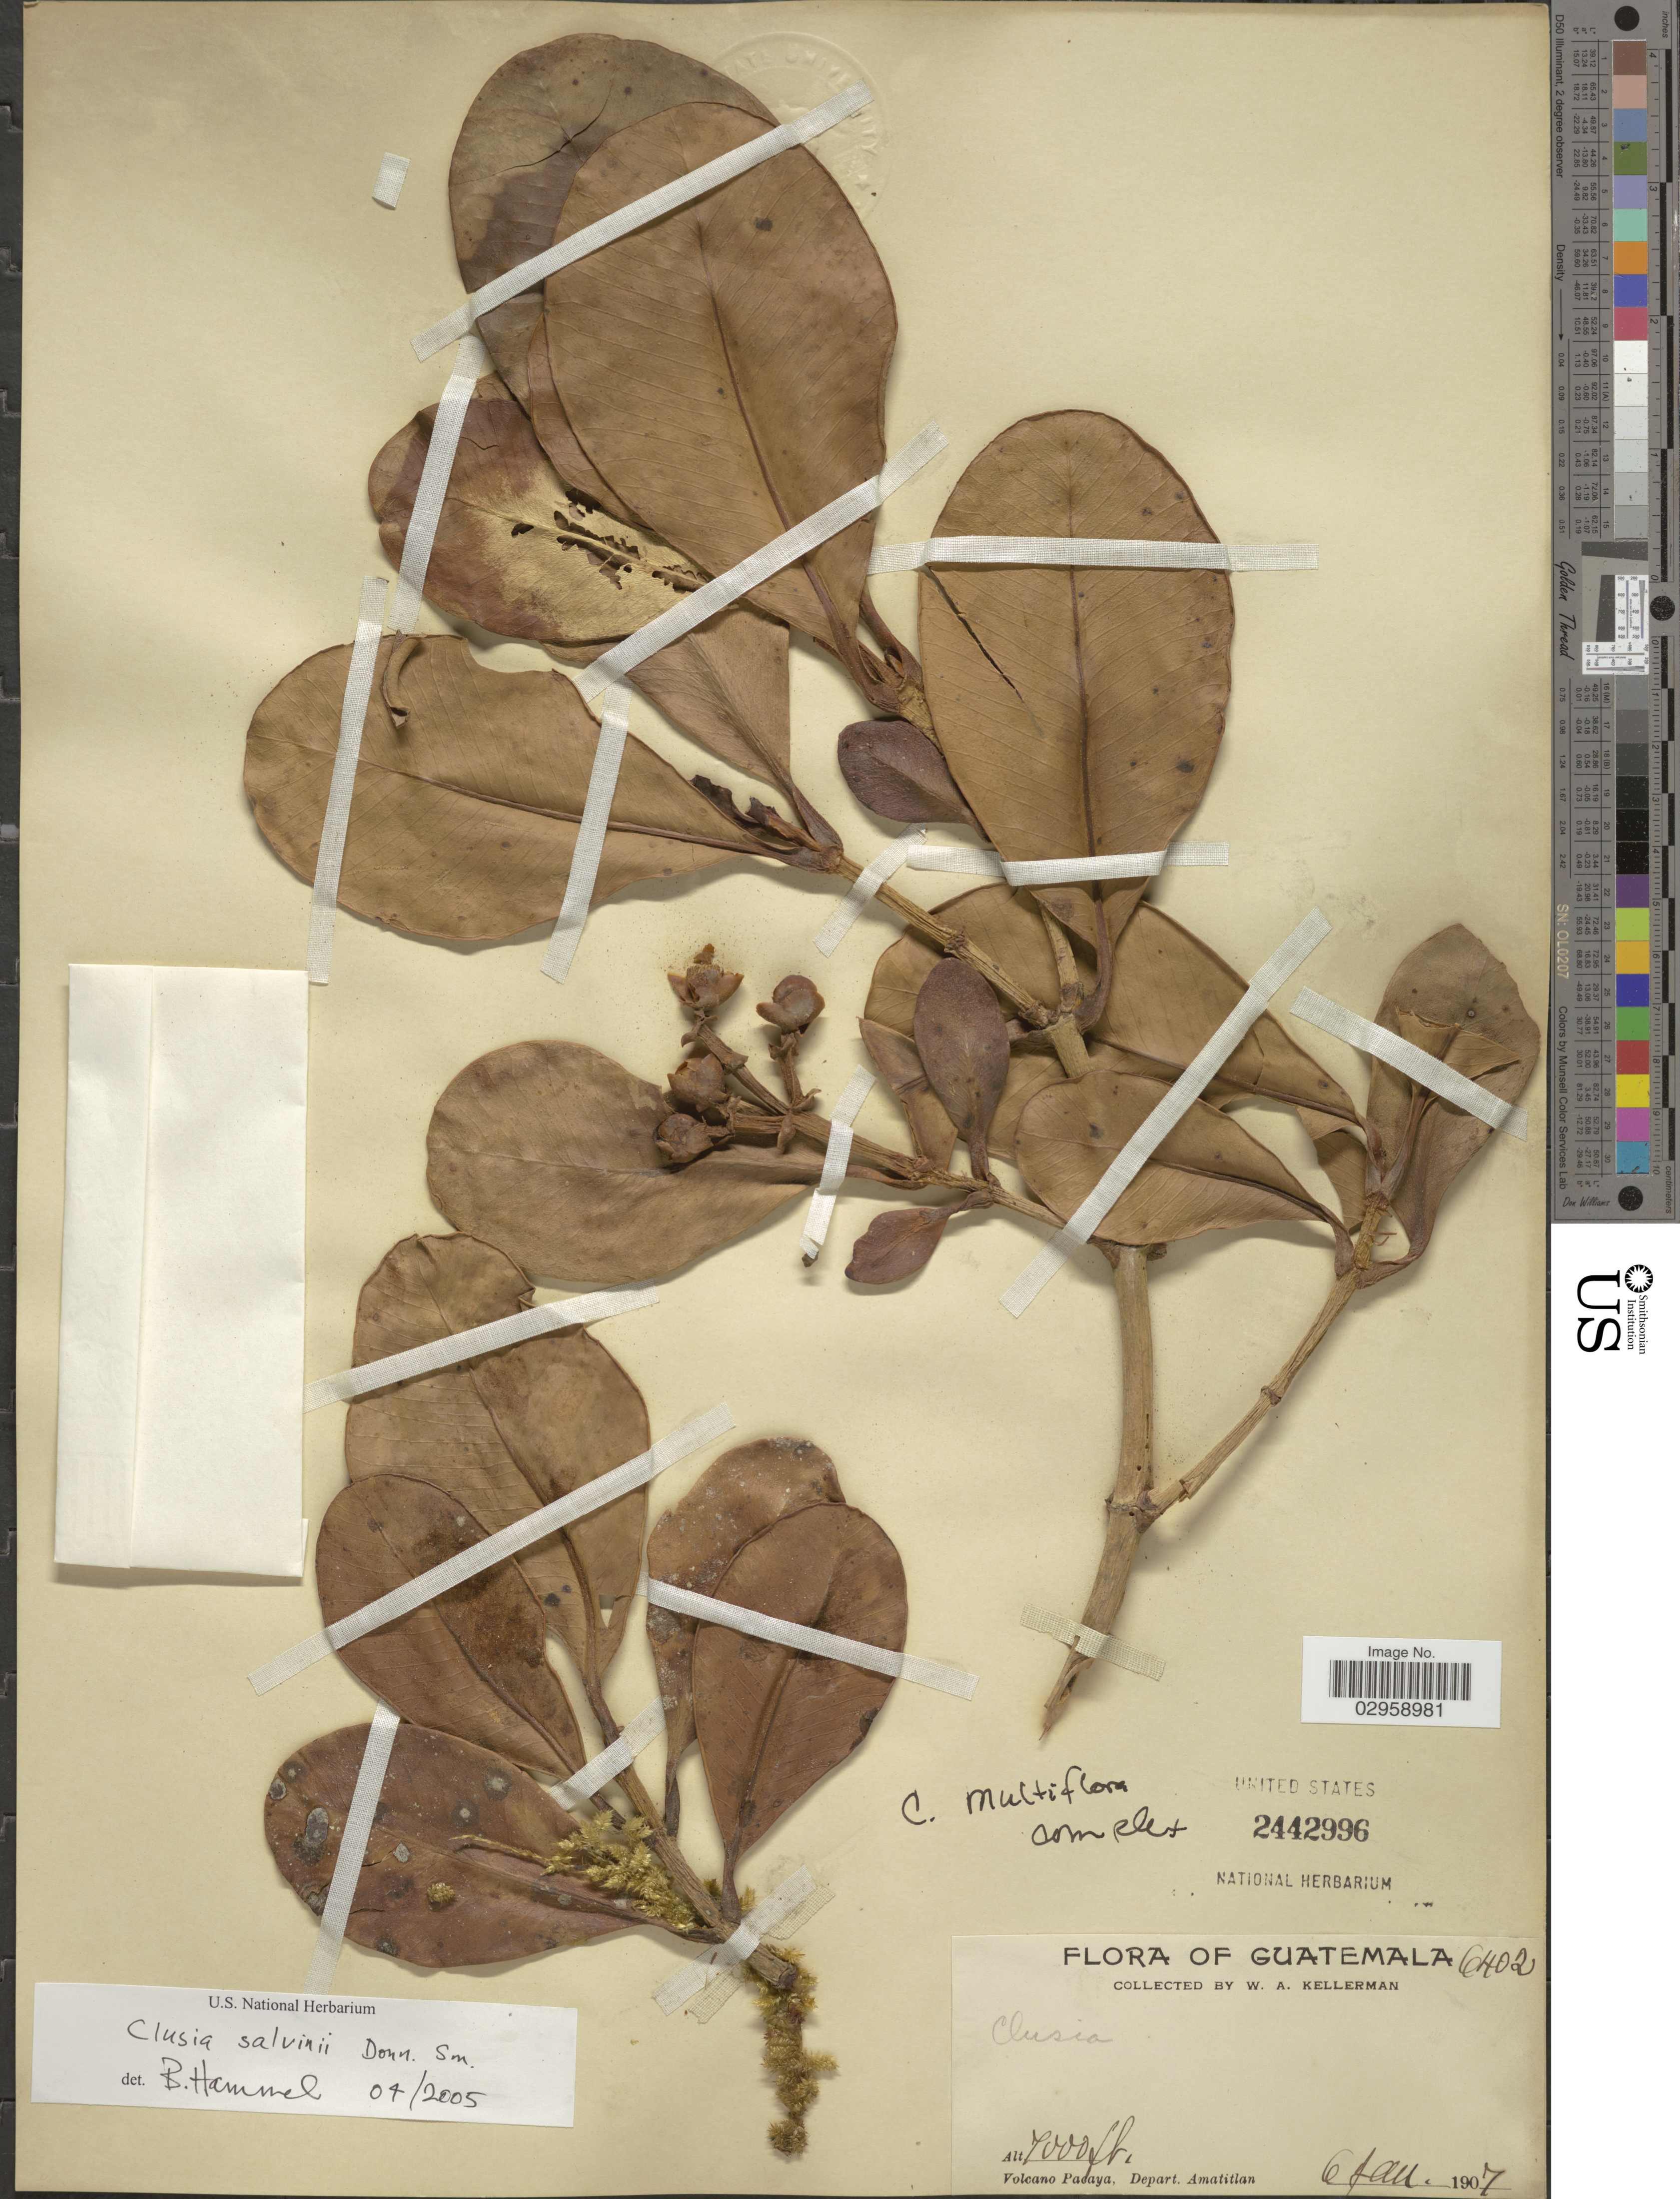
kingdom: Plantae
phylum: Tracheophyta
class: Magnoliopsida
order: Malpighiales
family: Clusiaceae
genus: Clusia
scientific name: Clusia salvinii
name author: Donn. Sm.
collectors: W. Kellerman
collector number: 6402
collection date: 1907-01-06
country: Guatemala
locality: Volcan Pacaya, Depart. Amatitlan.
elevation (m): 2134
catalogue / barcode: US 2442996